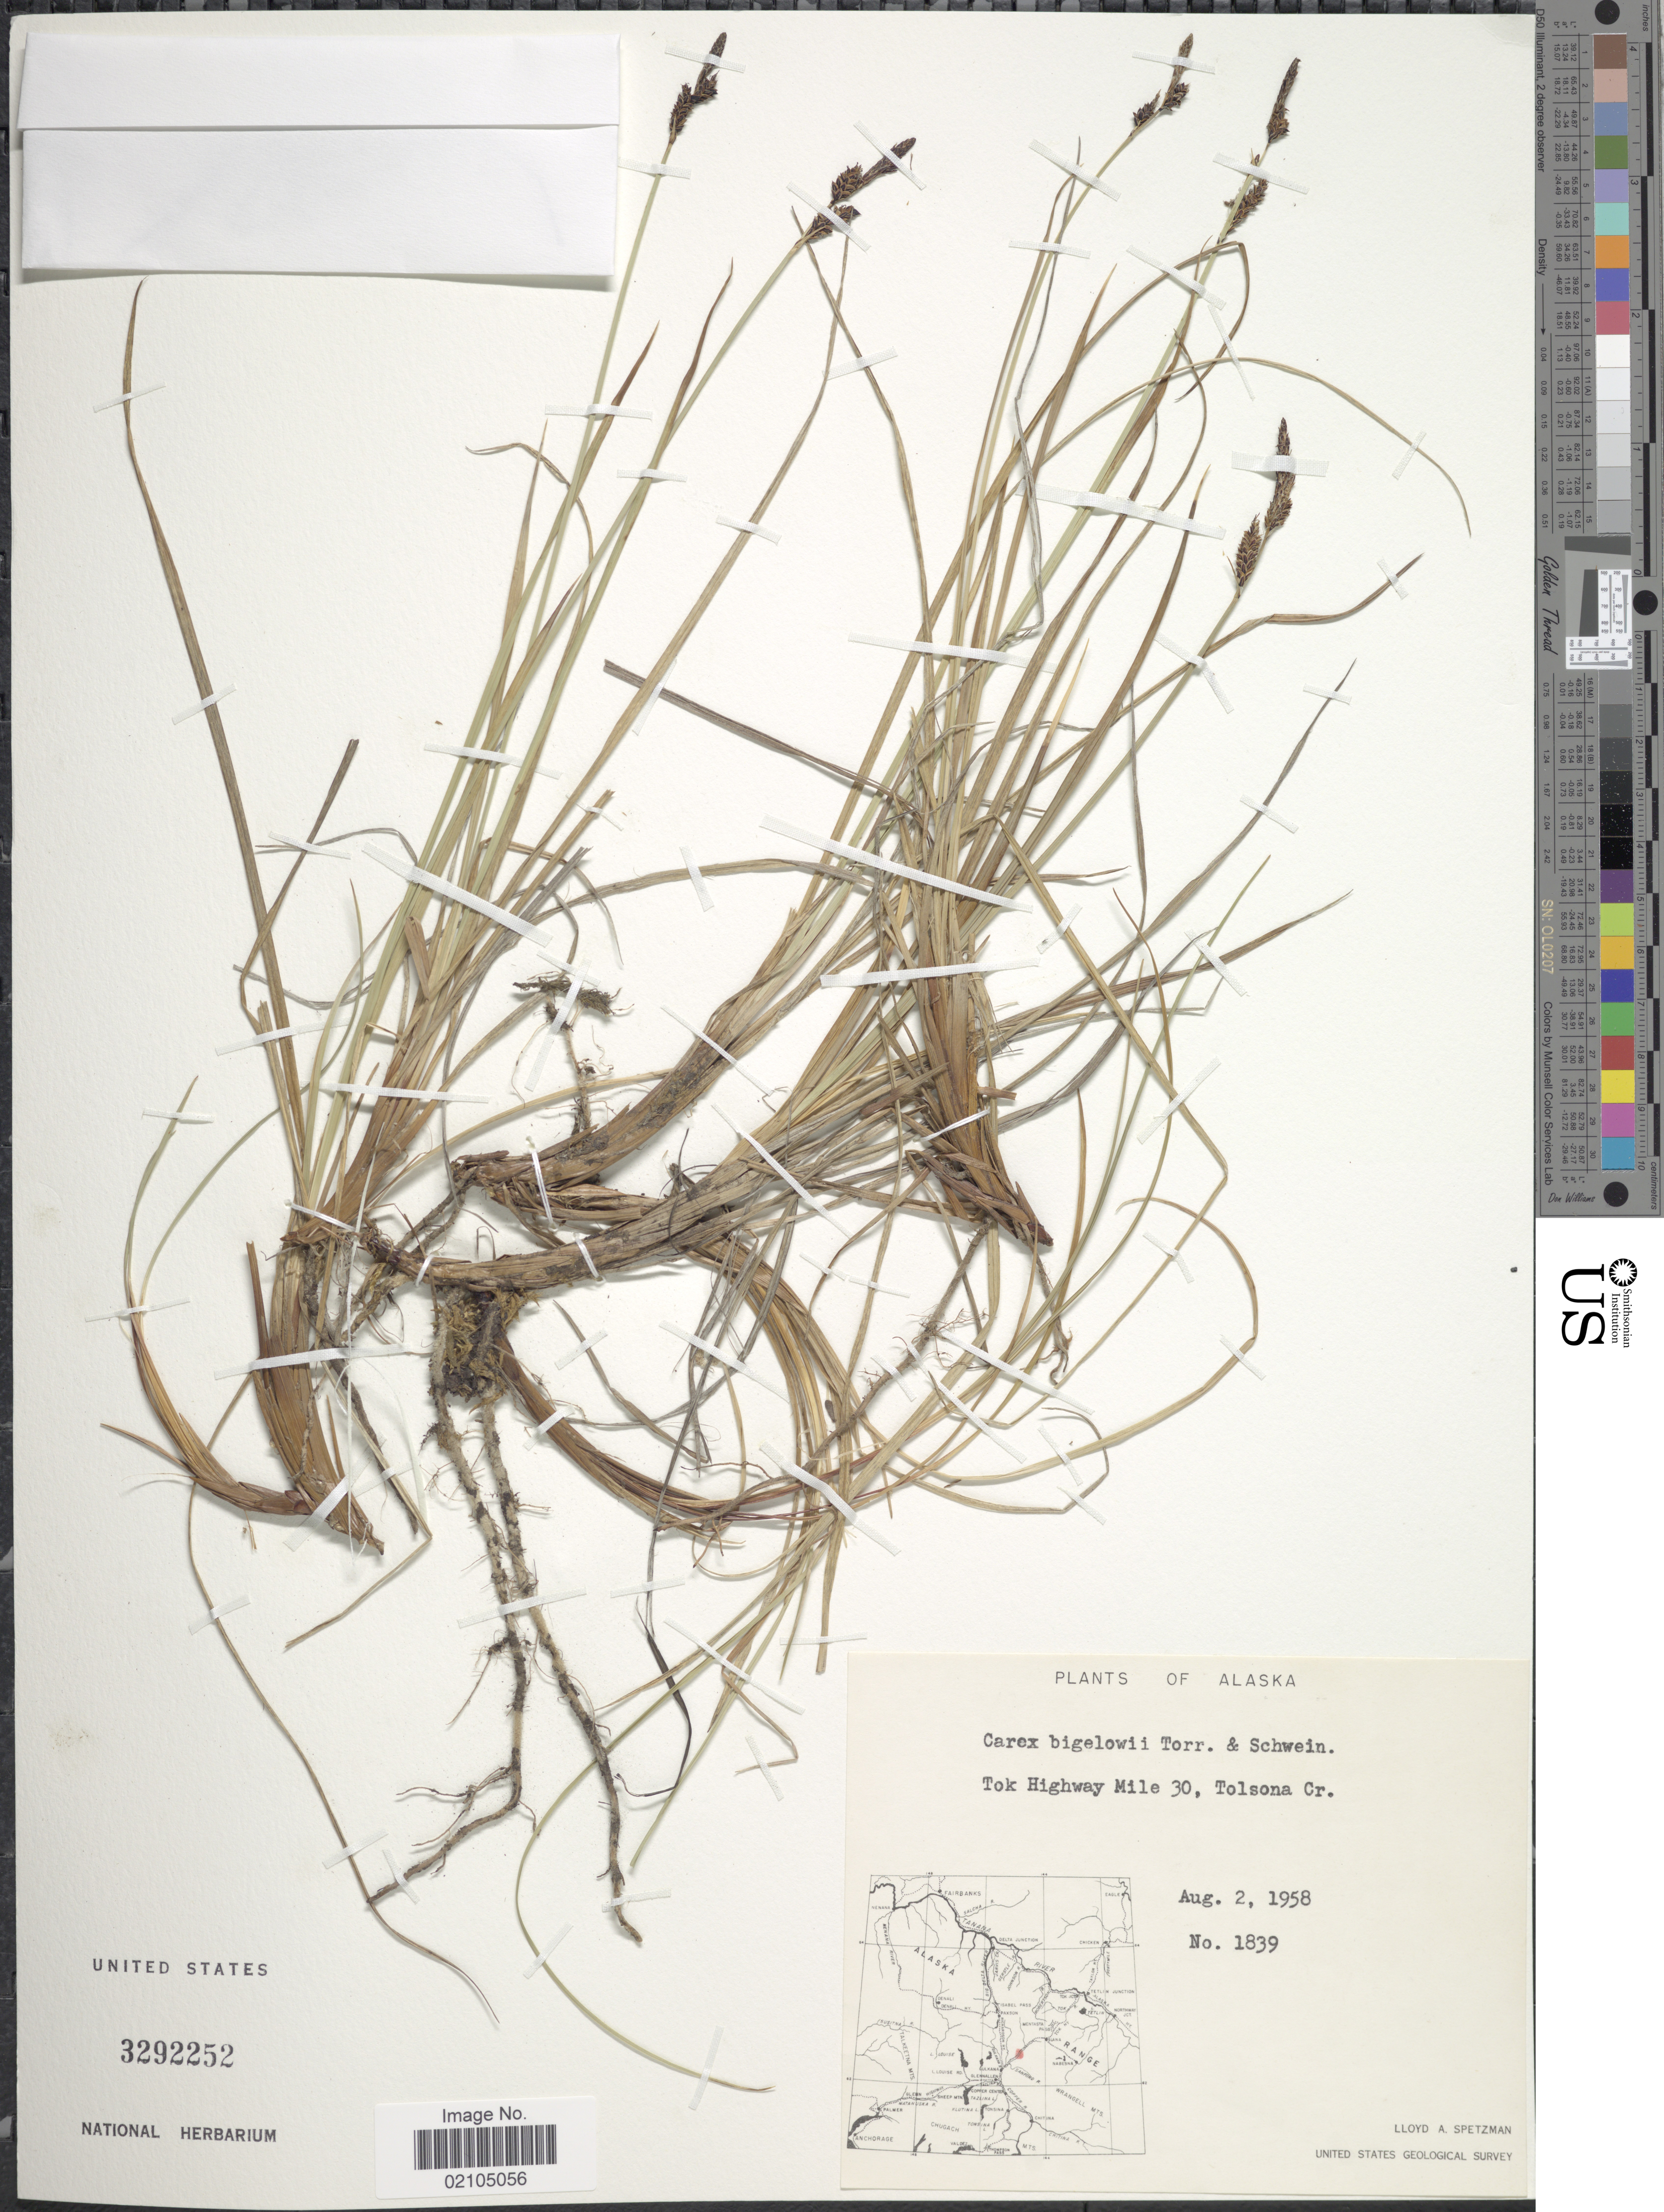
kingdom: Plantae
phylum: Tracheophyta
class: Liliopsida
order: Poales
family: Cyperaceae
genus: Carex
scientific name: Carex bigelowii subsp. lugens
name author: (Holm) T.V. Egorova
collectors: L. Spetzman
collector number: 1839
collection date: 1958-08-02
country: United States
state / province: Alaska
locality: Tok highway Mile 30, Tolsona Cr.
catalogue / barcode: US 3292252